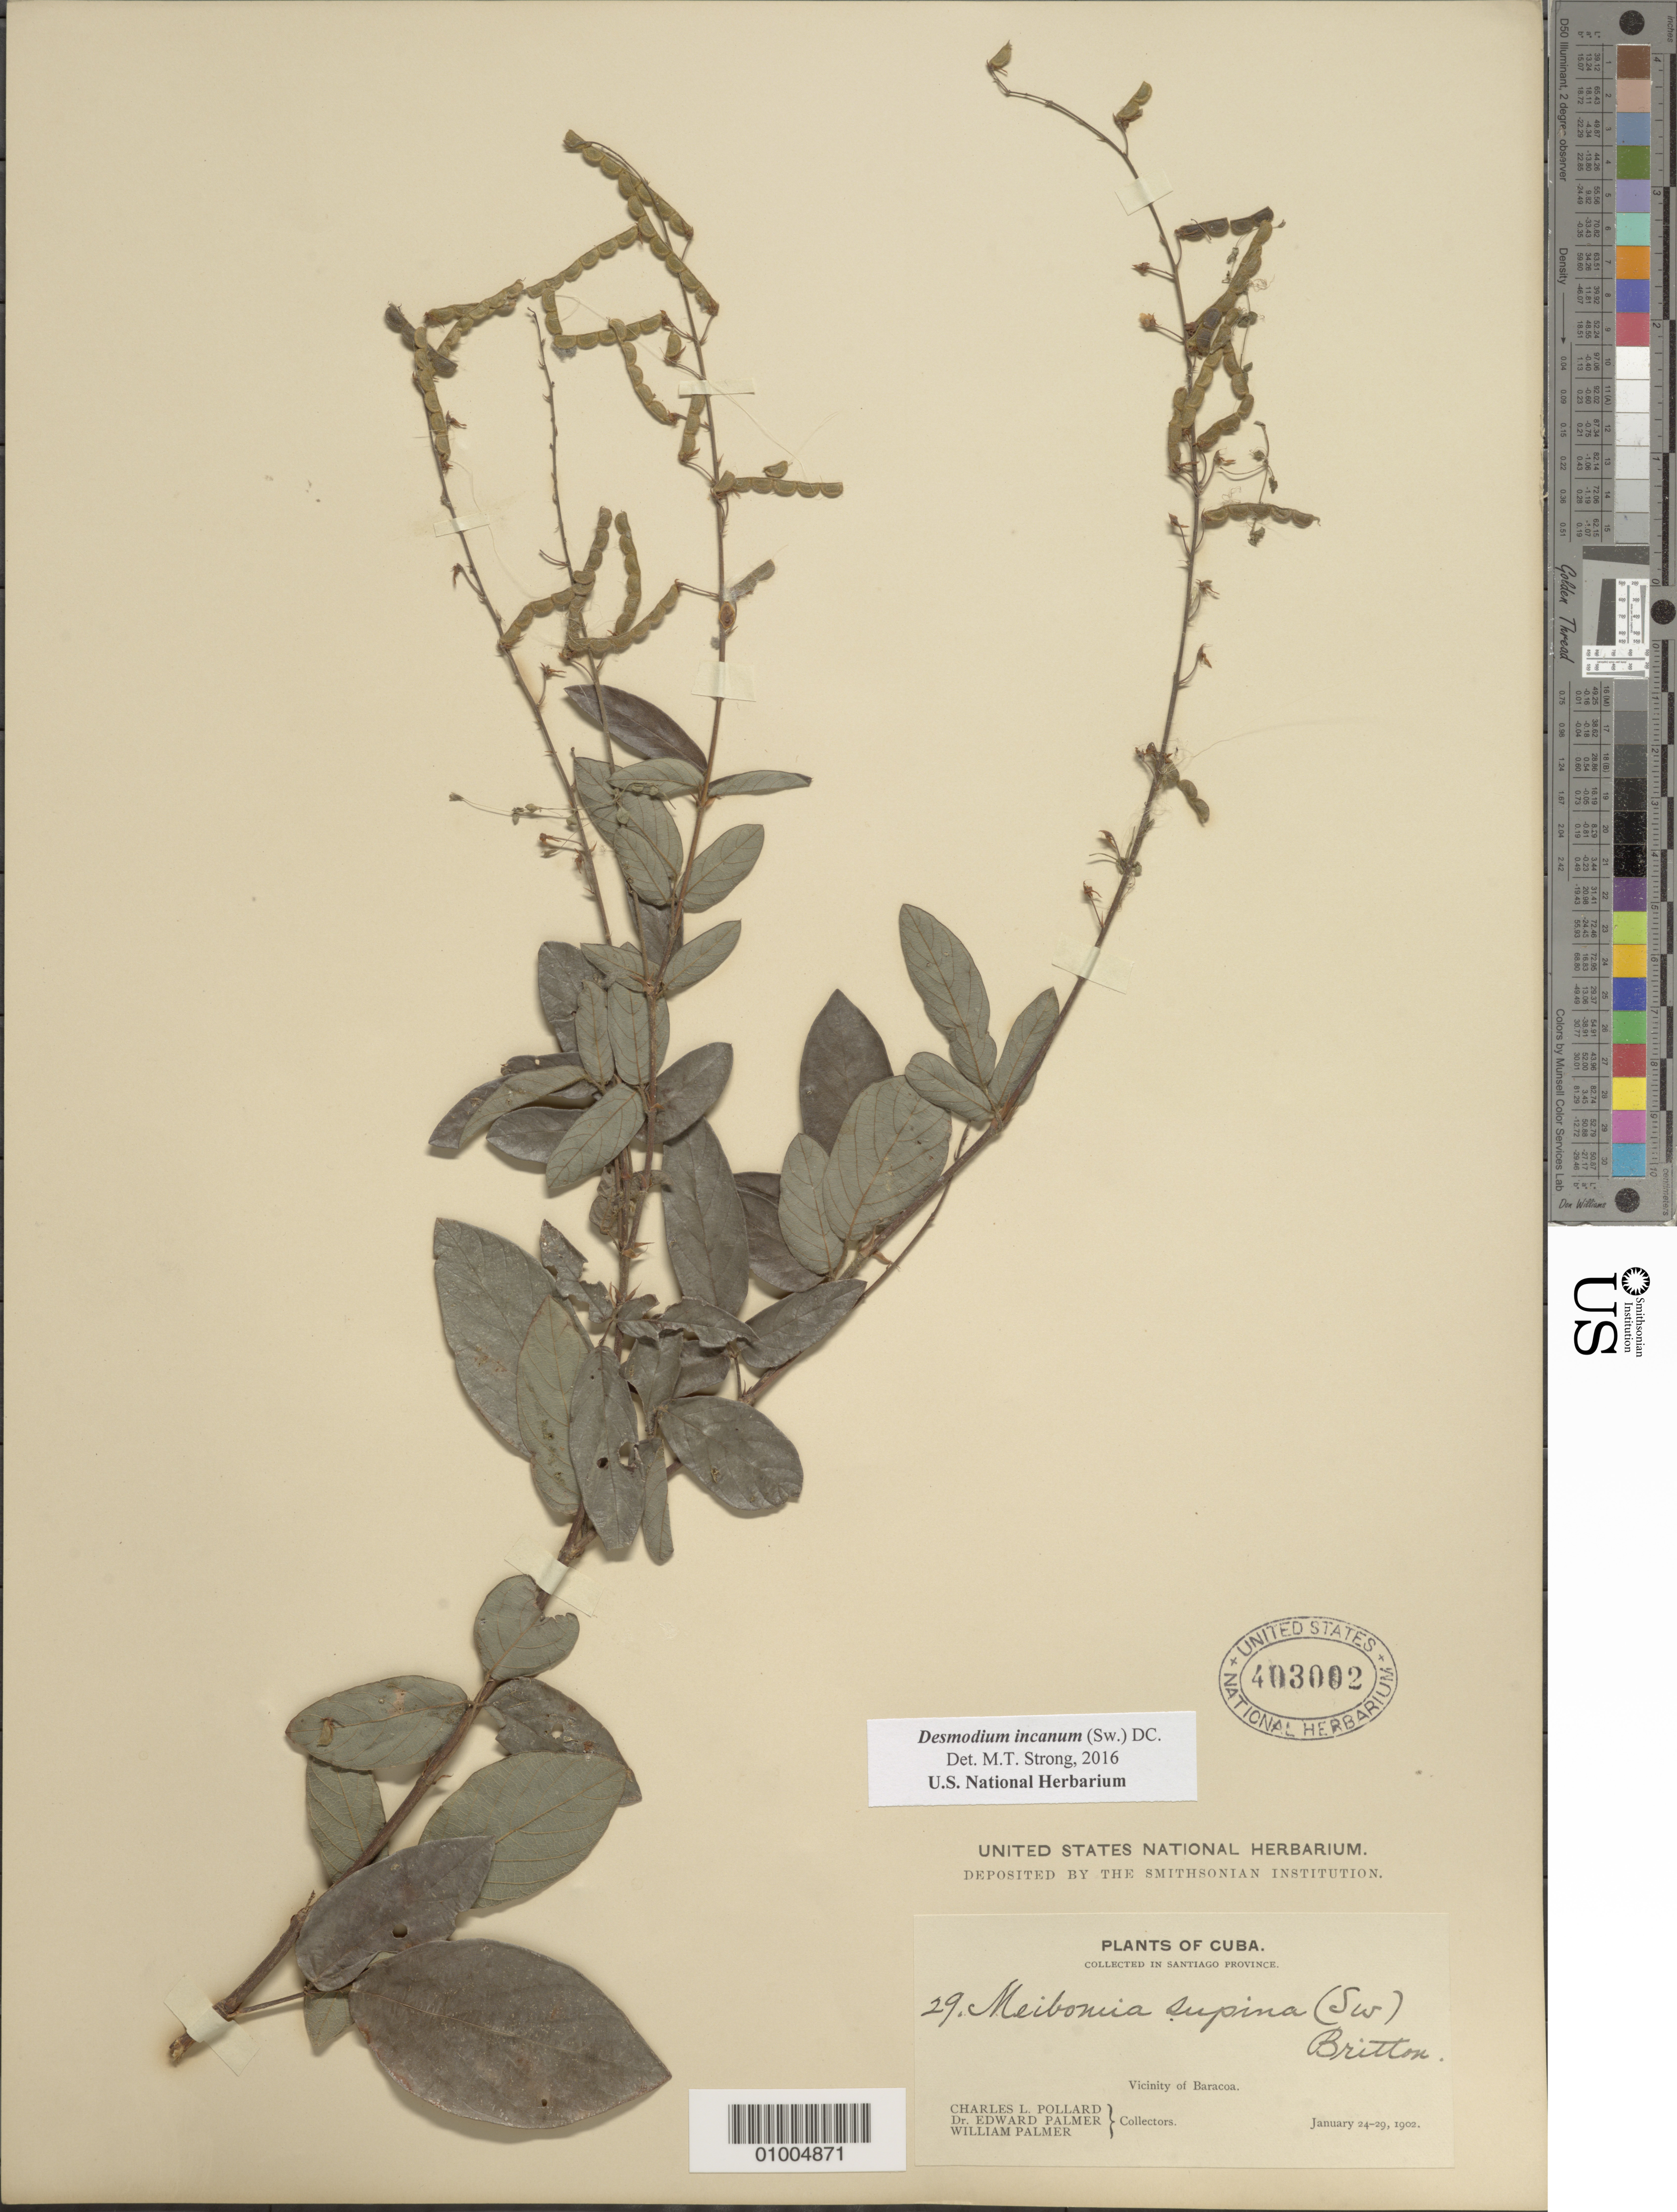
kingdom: Plantae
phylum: Tracheophyta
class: Magnoliopsida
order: Fabales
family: Fabaceae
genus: Desmodium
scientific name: Desmodium incanum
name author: (Sw.) DC.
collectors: C. L. Pollard, E. Palmer & W. Palmer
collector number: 29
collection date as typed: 24 Jan 1902 to 29 Jan 1902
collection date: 1902-01-24/1902-01-29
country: Cuba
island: Cuba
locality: Collected in Santiago Province in the vicinity of Baracoa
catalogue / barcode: US 403002